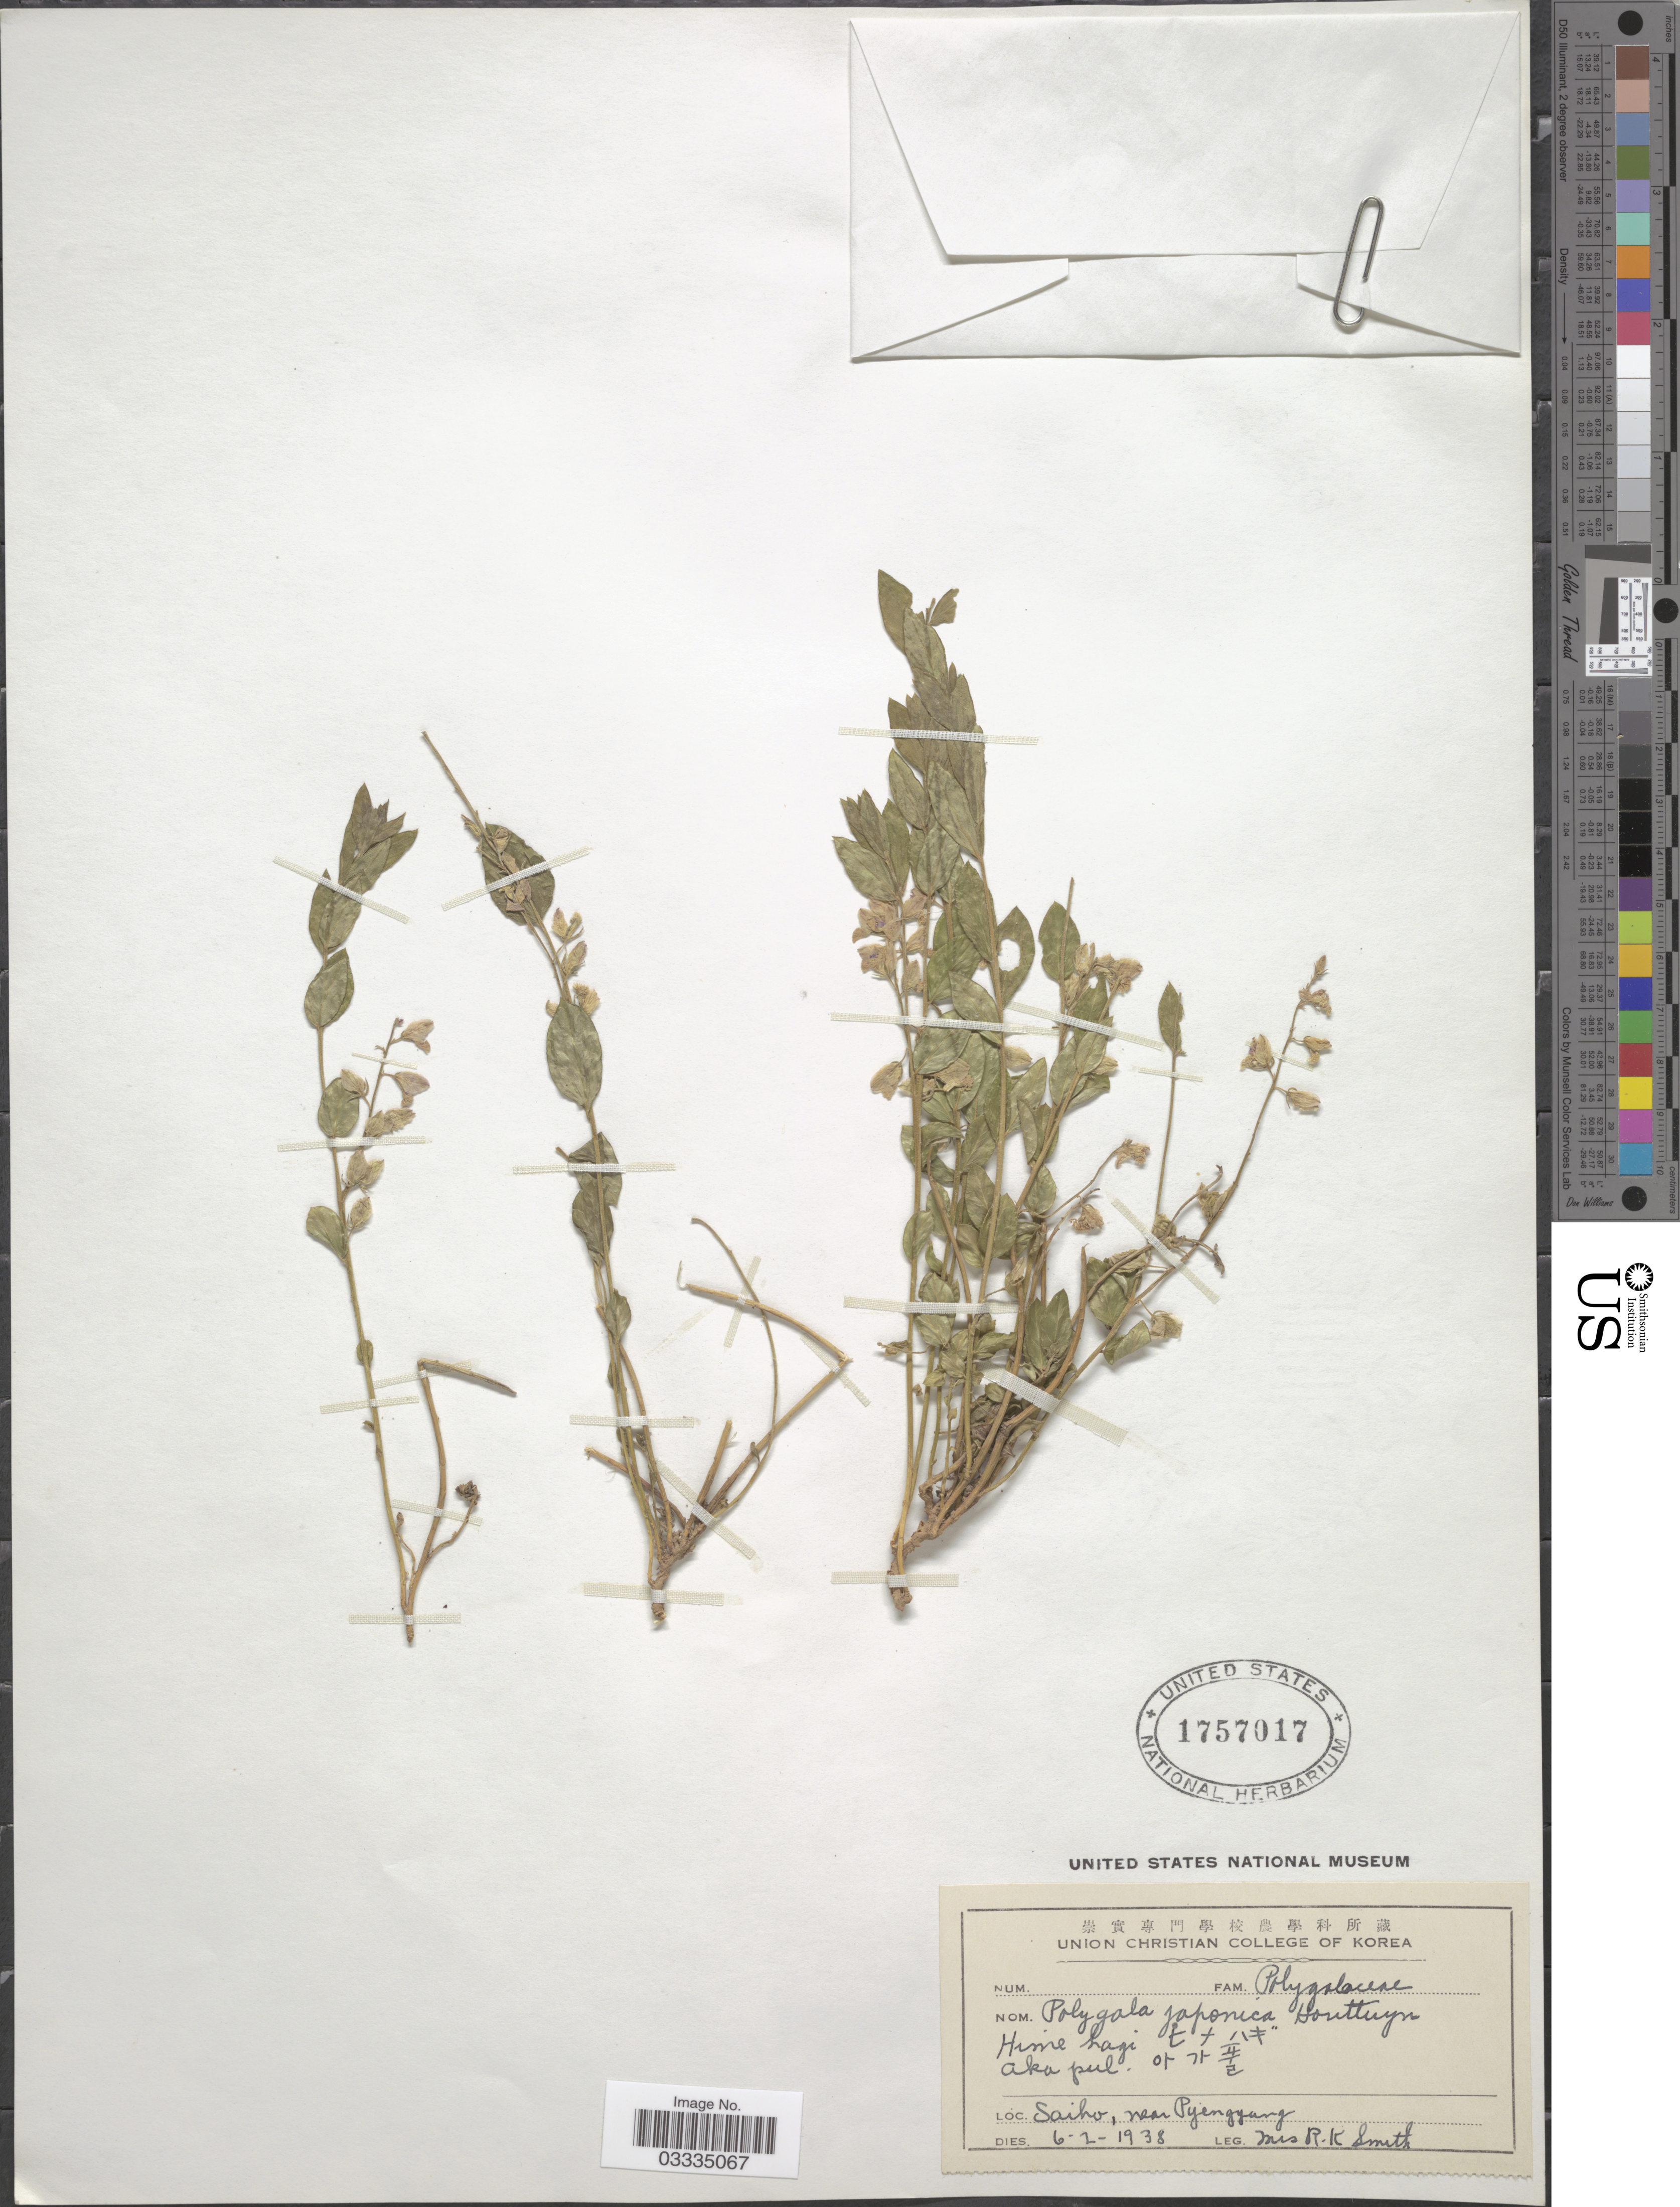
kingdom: Plantae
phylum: Tracheophyta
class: Magnoliopsida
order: Fabales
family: Polygalaceae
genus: Polygala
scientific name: Polygala japonica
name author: Houtt.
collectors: R. Smith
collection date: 1938-02-06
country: North Korea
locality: Saiho, near Pyengyang.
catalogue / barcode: US 1757017